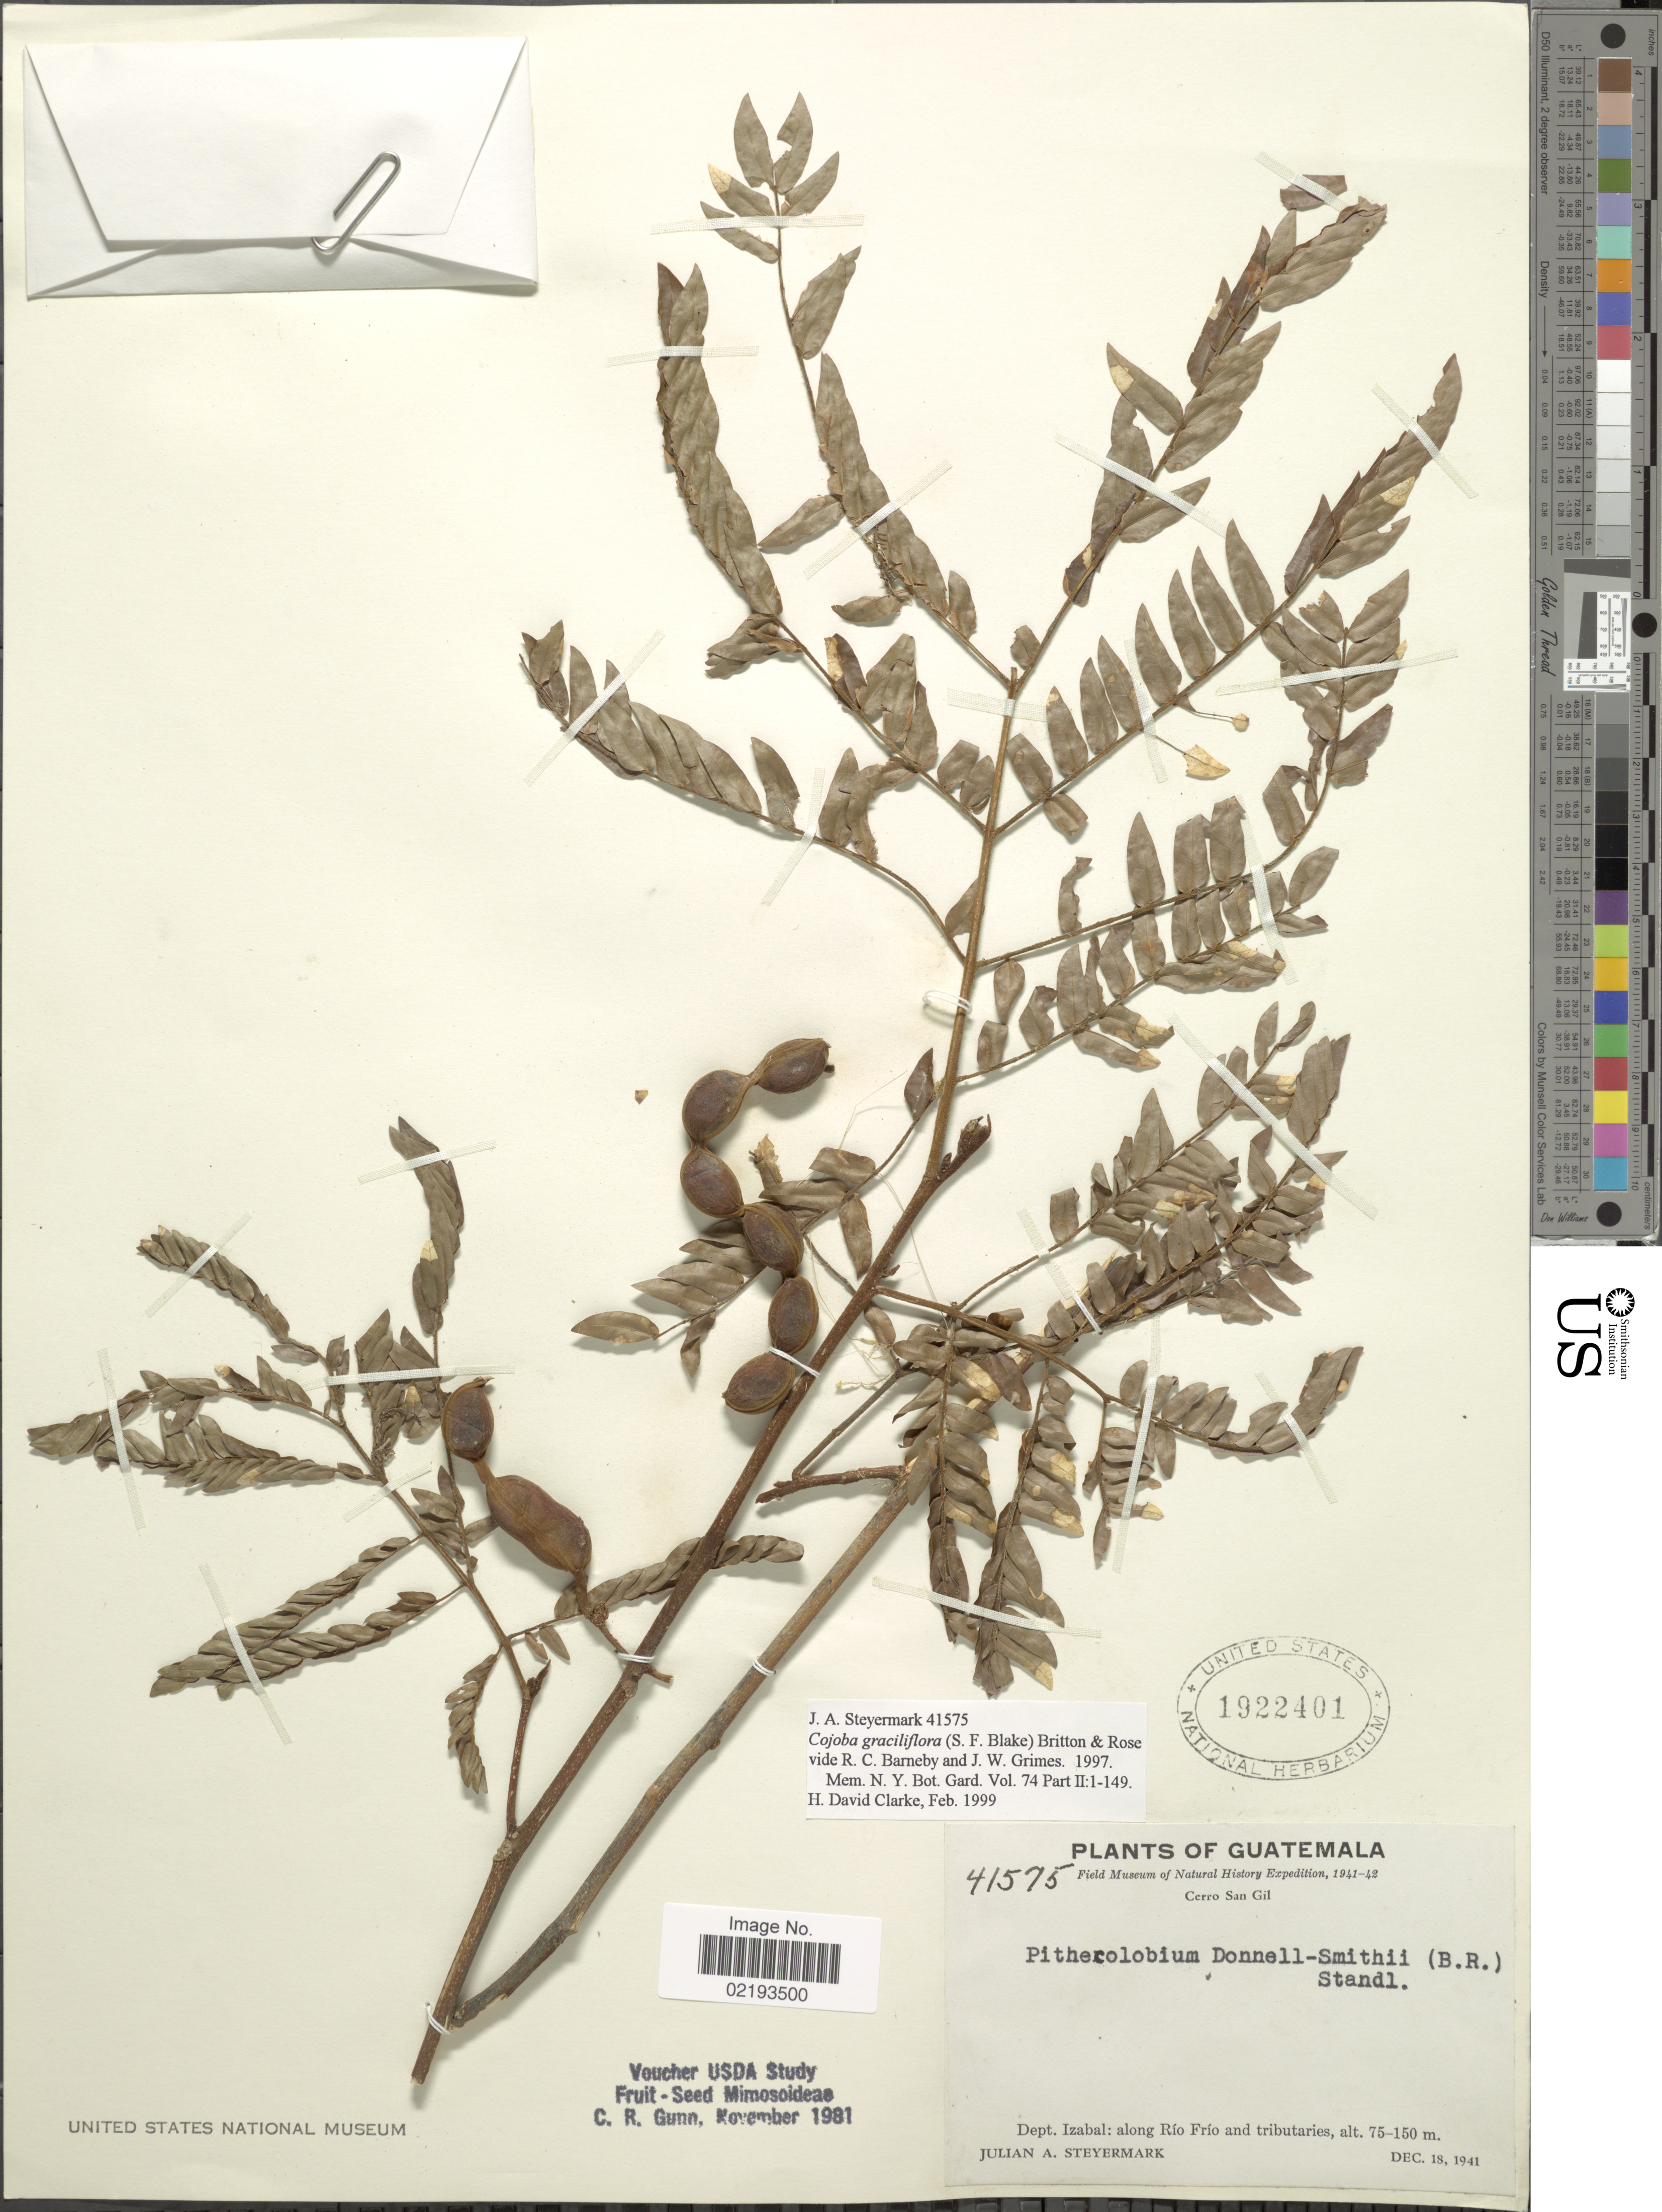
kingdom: Plantae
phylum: Tracheophyta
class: Magnoliopsida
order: Fabales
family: Fabaceae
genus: Cojoba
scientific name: Cojoba graciliflora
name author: (S.F. Blake) Britton & Rose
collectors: J. Steyermark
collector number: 41575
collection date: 1941-12-18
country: Guatemala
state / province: Izabal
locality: Cerro San Gil, Dept, Izabal: along Río Frío and tributaries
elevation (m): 75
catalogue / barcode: US 1922401